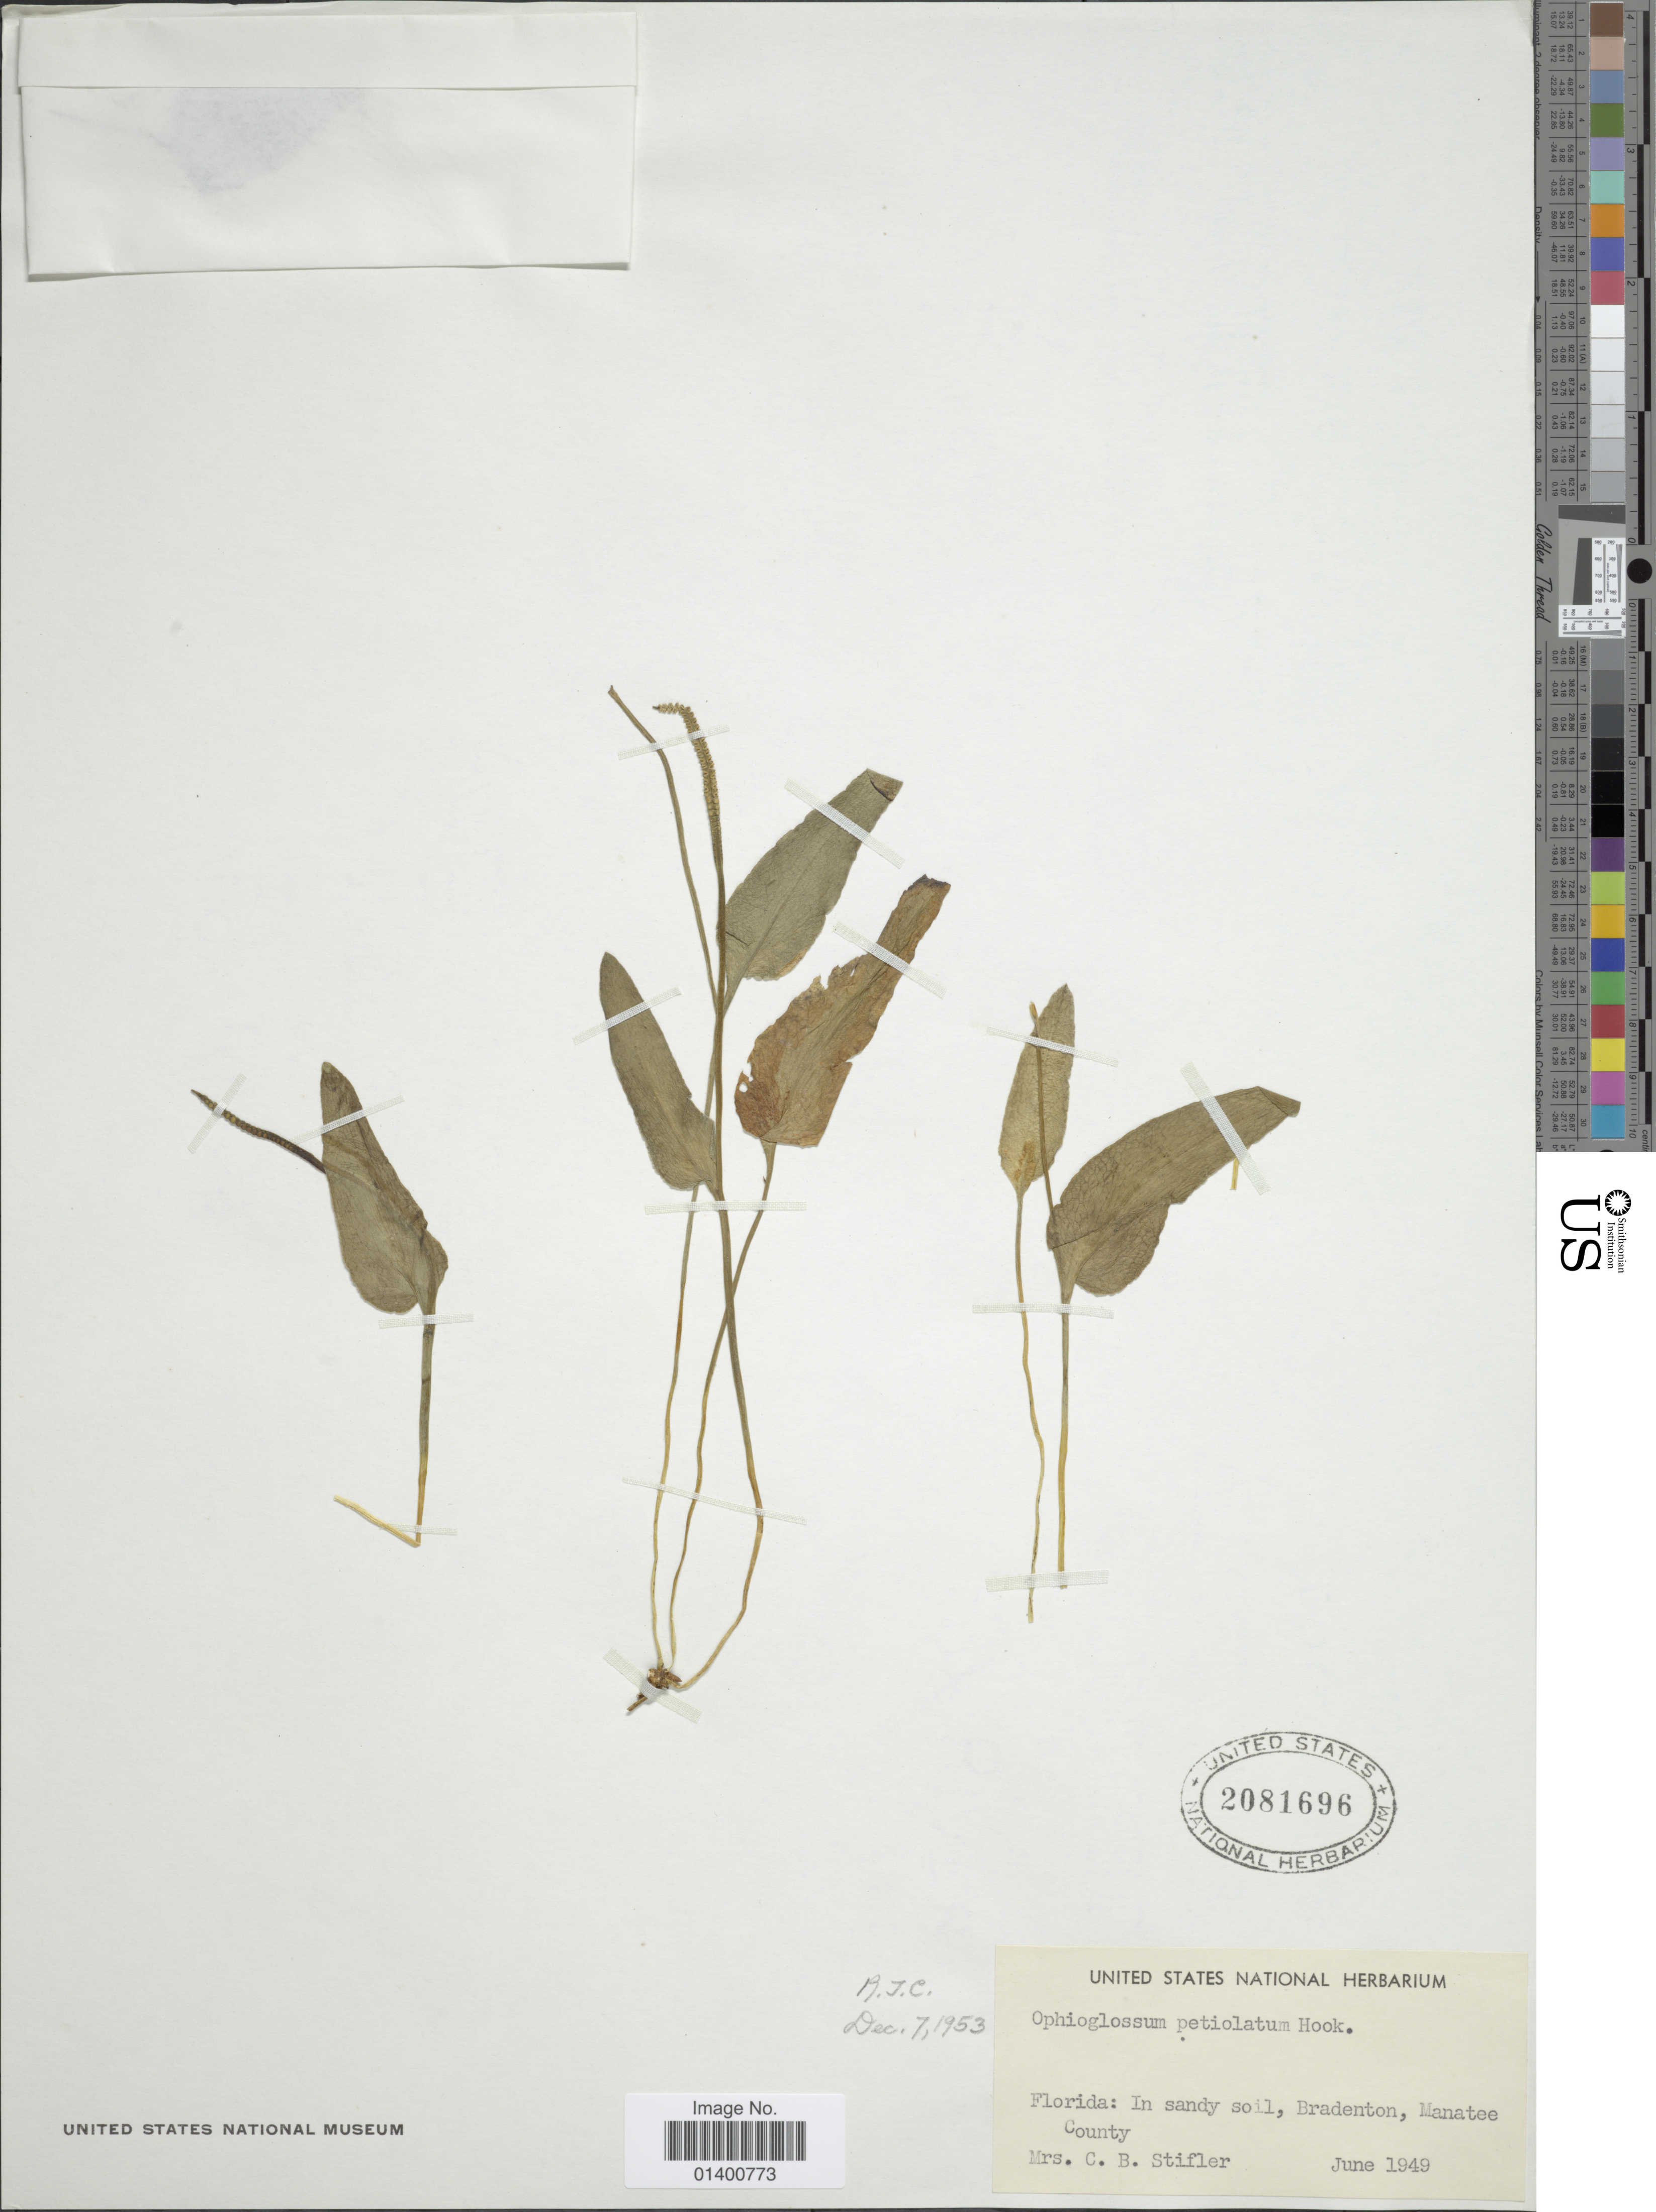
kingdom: Plantae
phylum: Tracheophyta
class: Polypodiopsida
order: Ophioglossales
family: Ophioglossaceae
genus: Ophioglossum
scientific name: Ophioglossum petiolatum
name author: Hook.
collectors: C. Stifler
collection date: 1949-06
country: United States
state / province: Florida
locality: Brandenton, Manatee County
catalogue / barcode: US 2081696